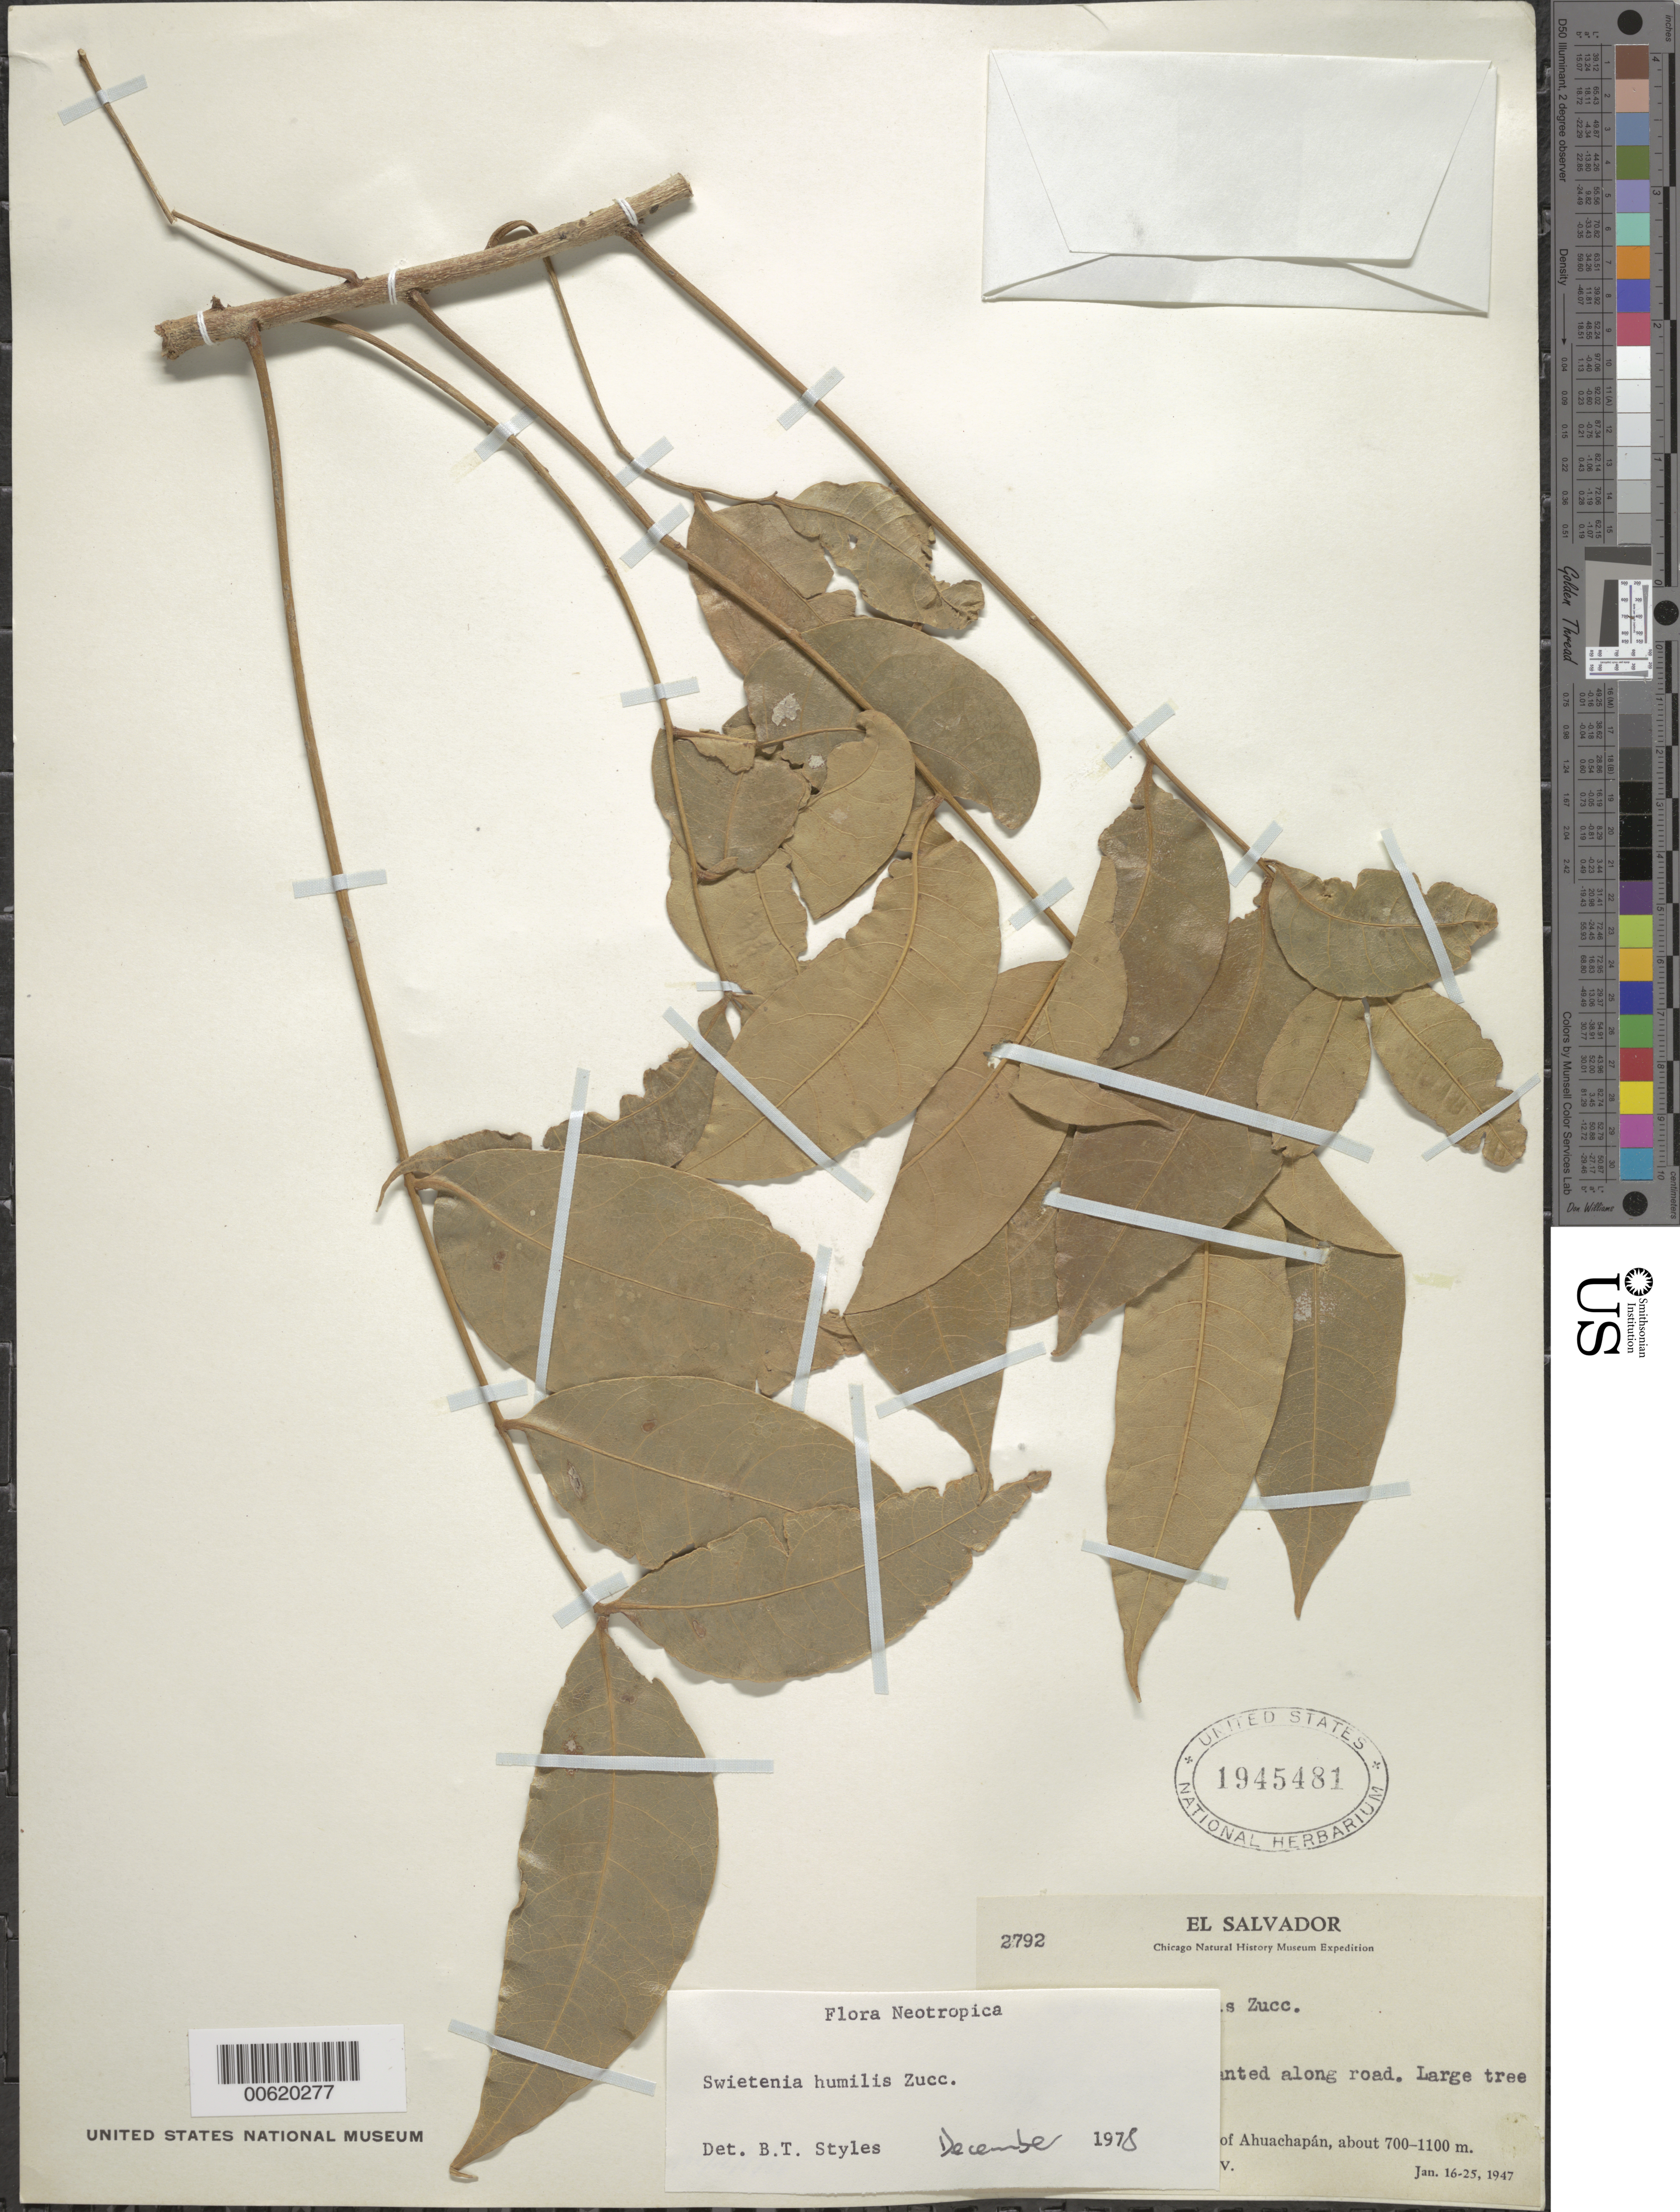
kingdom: Plantae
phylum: Tracheophyta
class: Magnoliopsida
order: Sapindales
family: Meliaceae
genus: Swietenia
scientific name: Swietenia humilis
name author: Zucc.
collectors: P. C. Standley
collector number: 2792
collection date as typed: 16 Jan 1947 to 25 Jan 1947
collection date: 1947-01-16/1947-01-25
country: El Salvador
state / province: Ahuachapán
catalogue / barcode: US 1945481